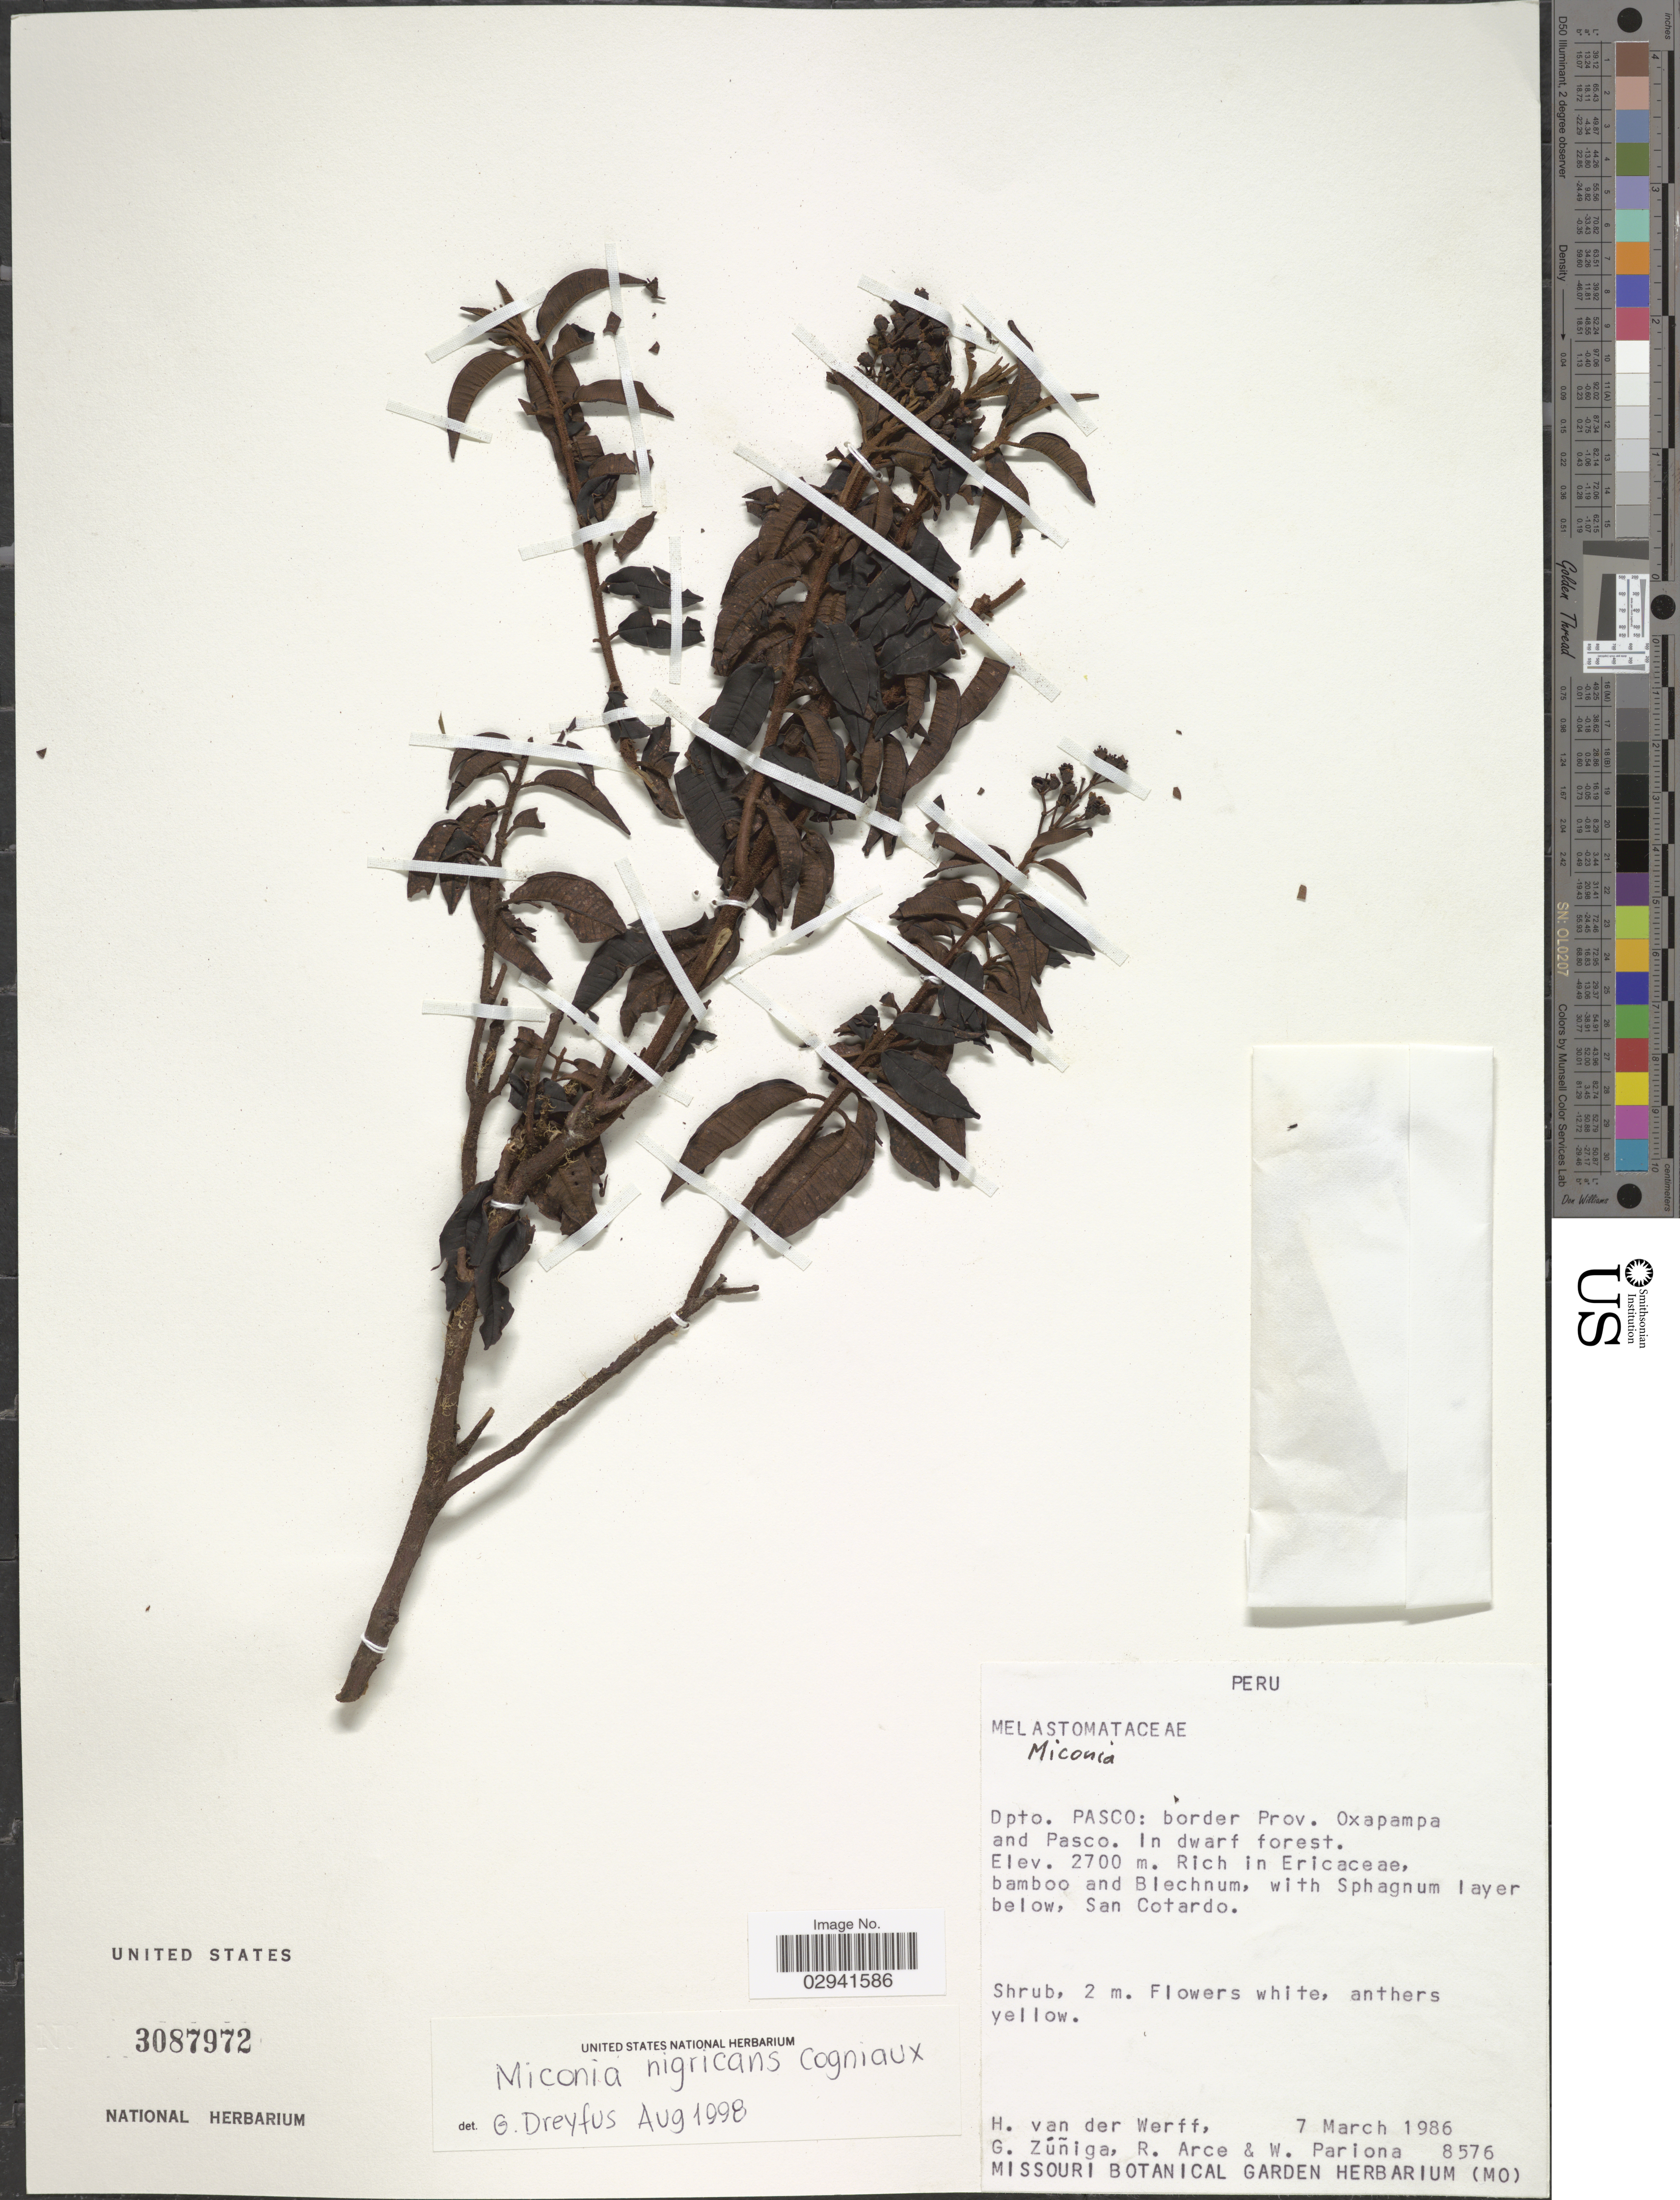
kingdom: Plantae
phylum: Tracheophyta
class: Magnoliopsida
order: Myrtales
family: Melastomataceae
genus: Miconia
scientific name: Miconia nigricans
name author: Cogn.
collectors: H. van der Werff, G. Zuniga, R. Arce & W. Pariona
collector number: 8576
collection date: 1986-03-07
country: Peru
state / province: Pasco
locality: Dpto. Pasco: border Prov. Oxapampa and Pasco. San Cotardo.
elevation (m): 2700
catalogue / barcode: US 3087972